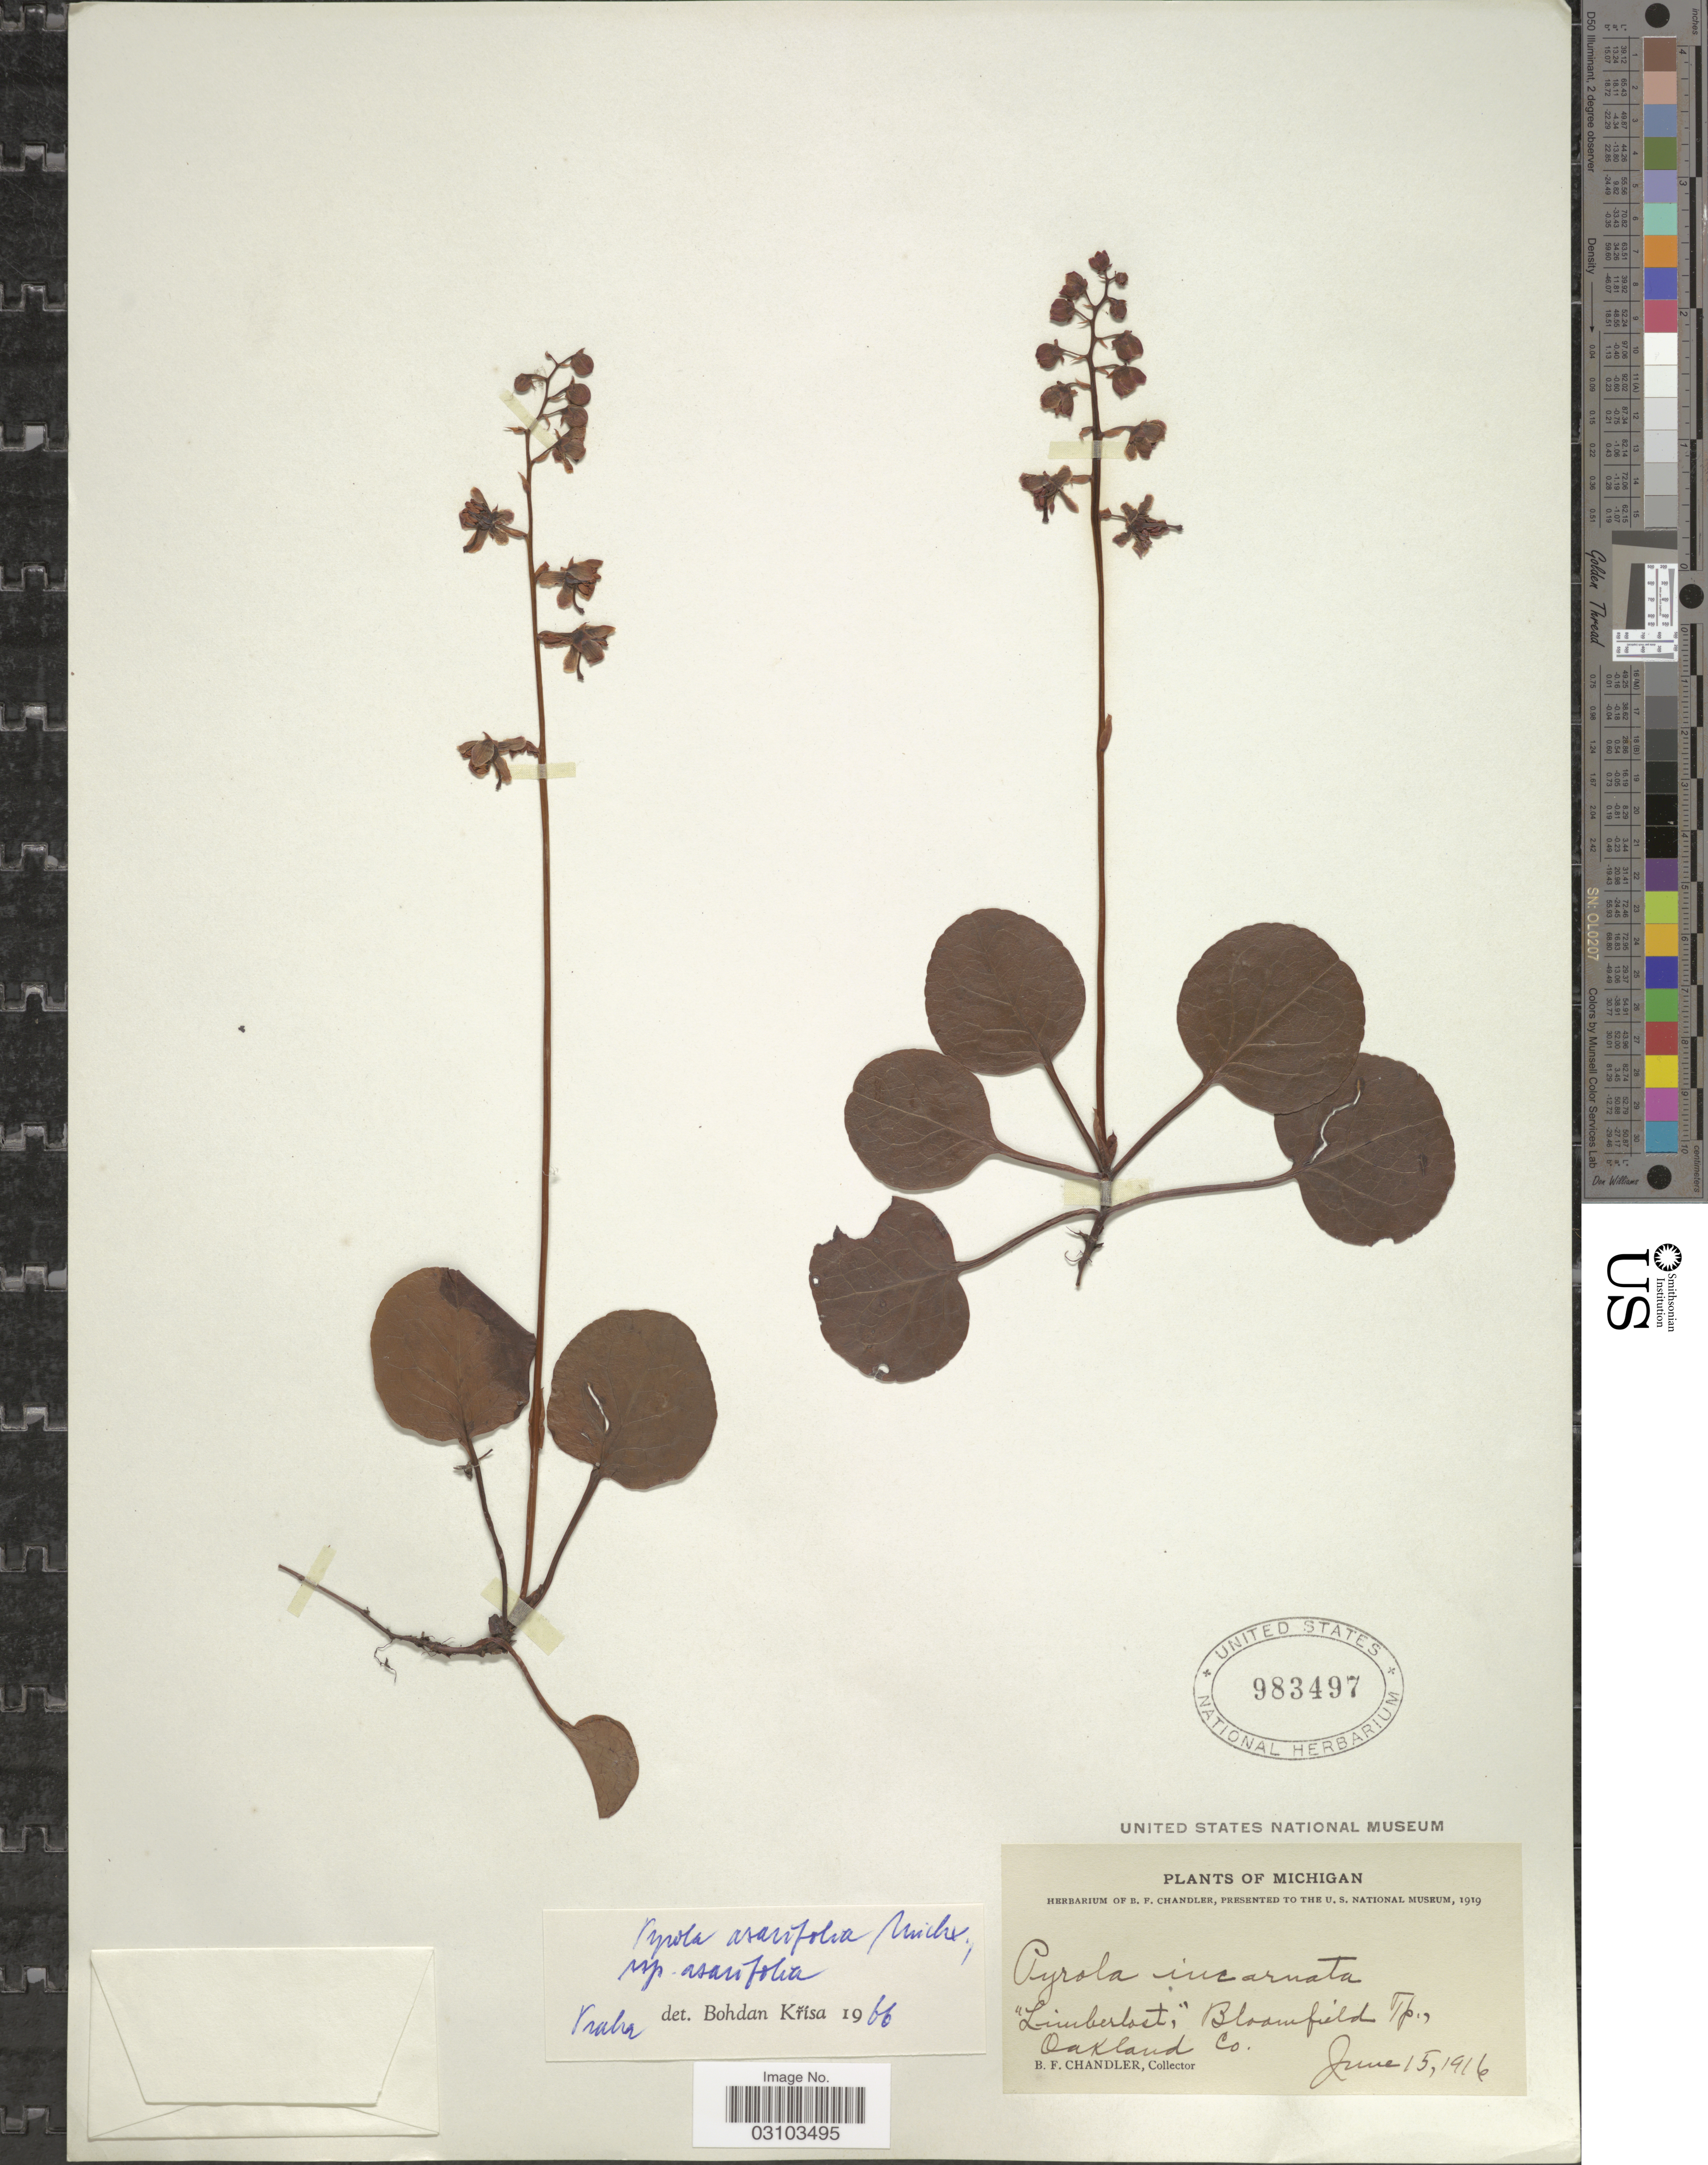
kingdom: Plantae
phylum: Tracheophyta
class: Magnoliopsida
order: Ericales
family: Ericaceae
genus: Pyrola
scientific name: Pyrola asarifolia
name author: Michx.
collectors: B. F. Chandler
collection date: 1916-06-15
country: United States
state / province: Michigan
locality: Limberlost,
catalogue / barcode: US 983497